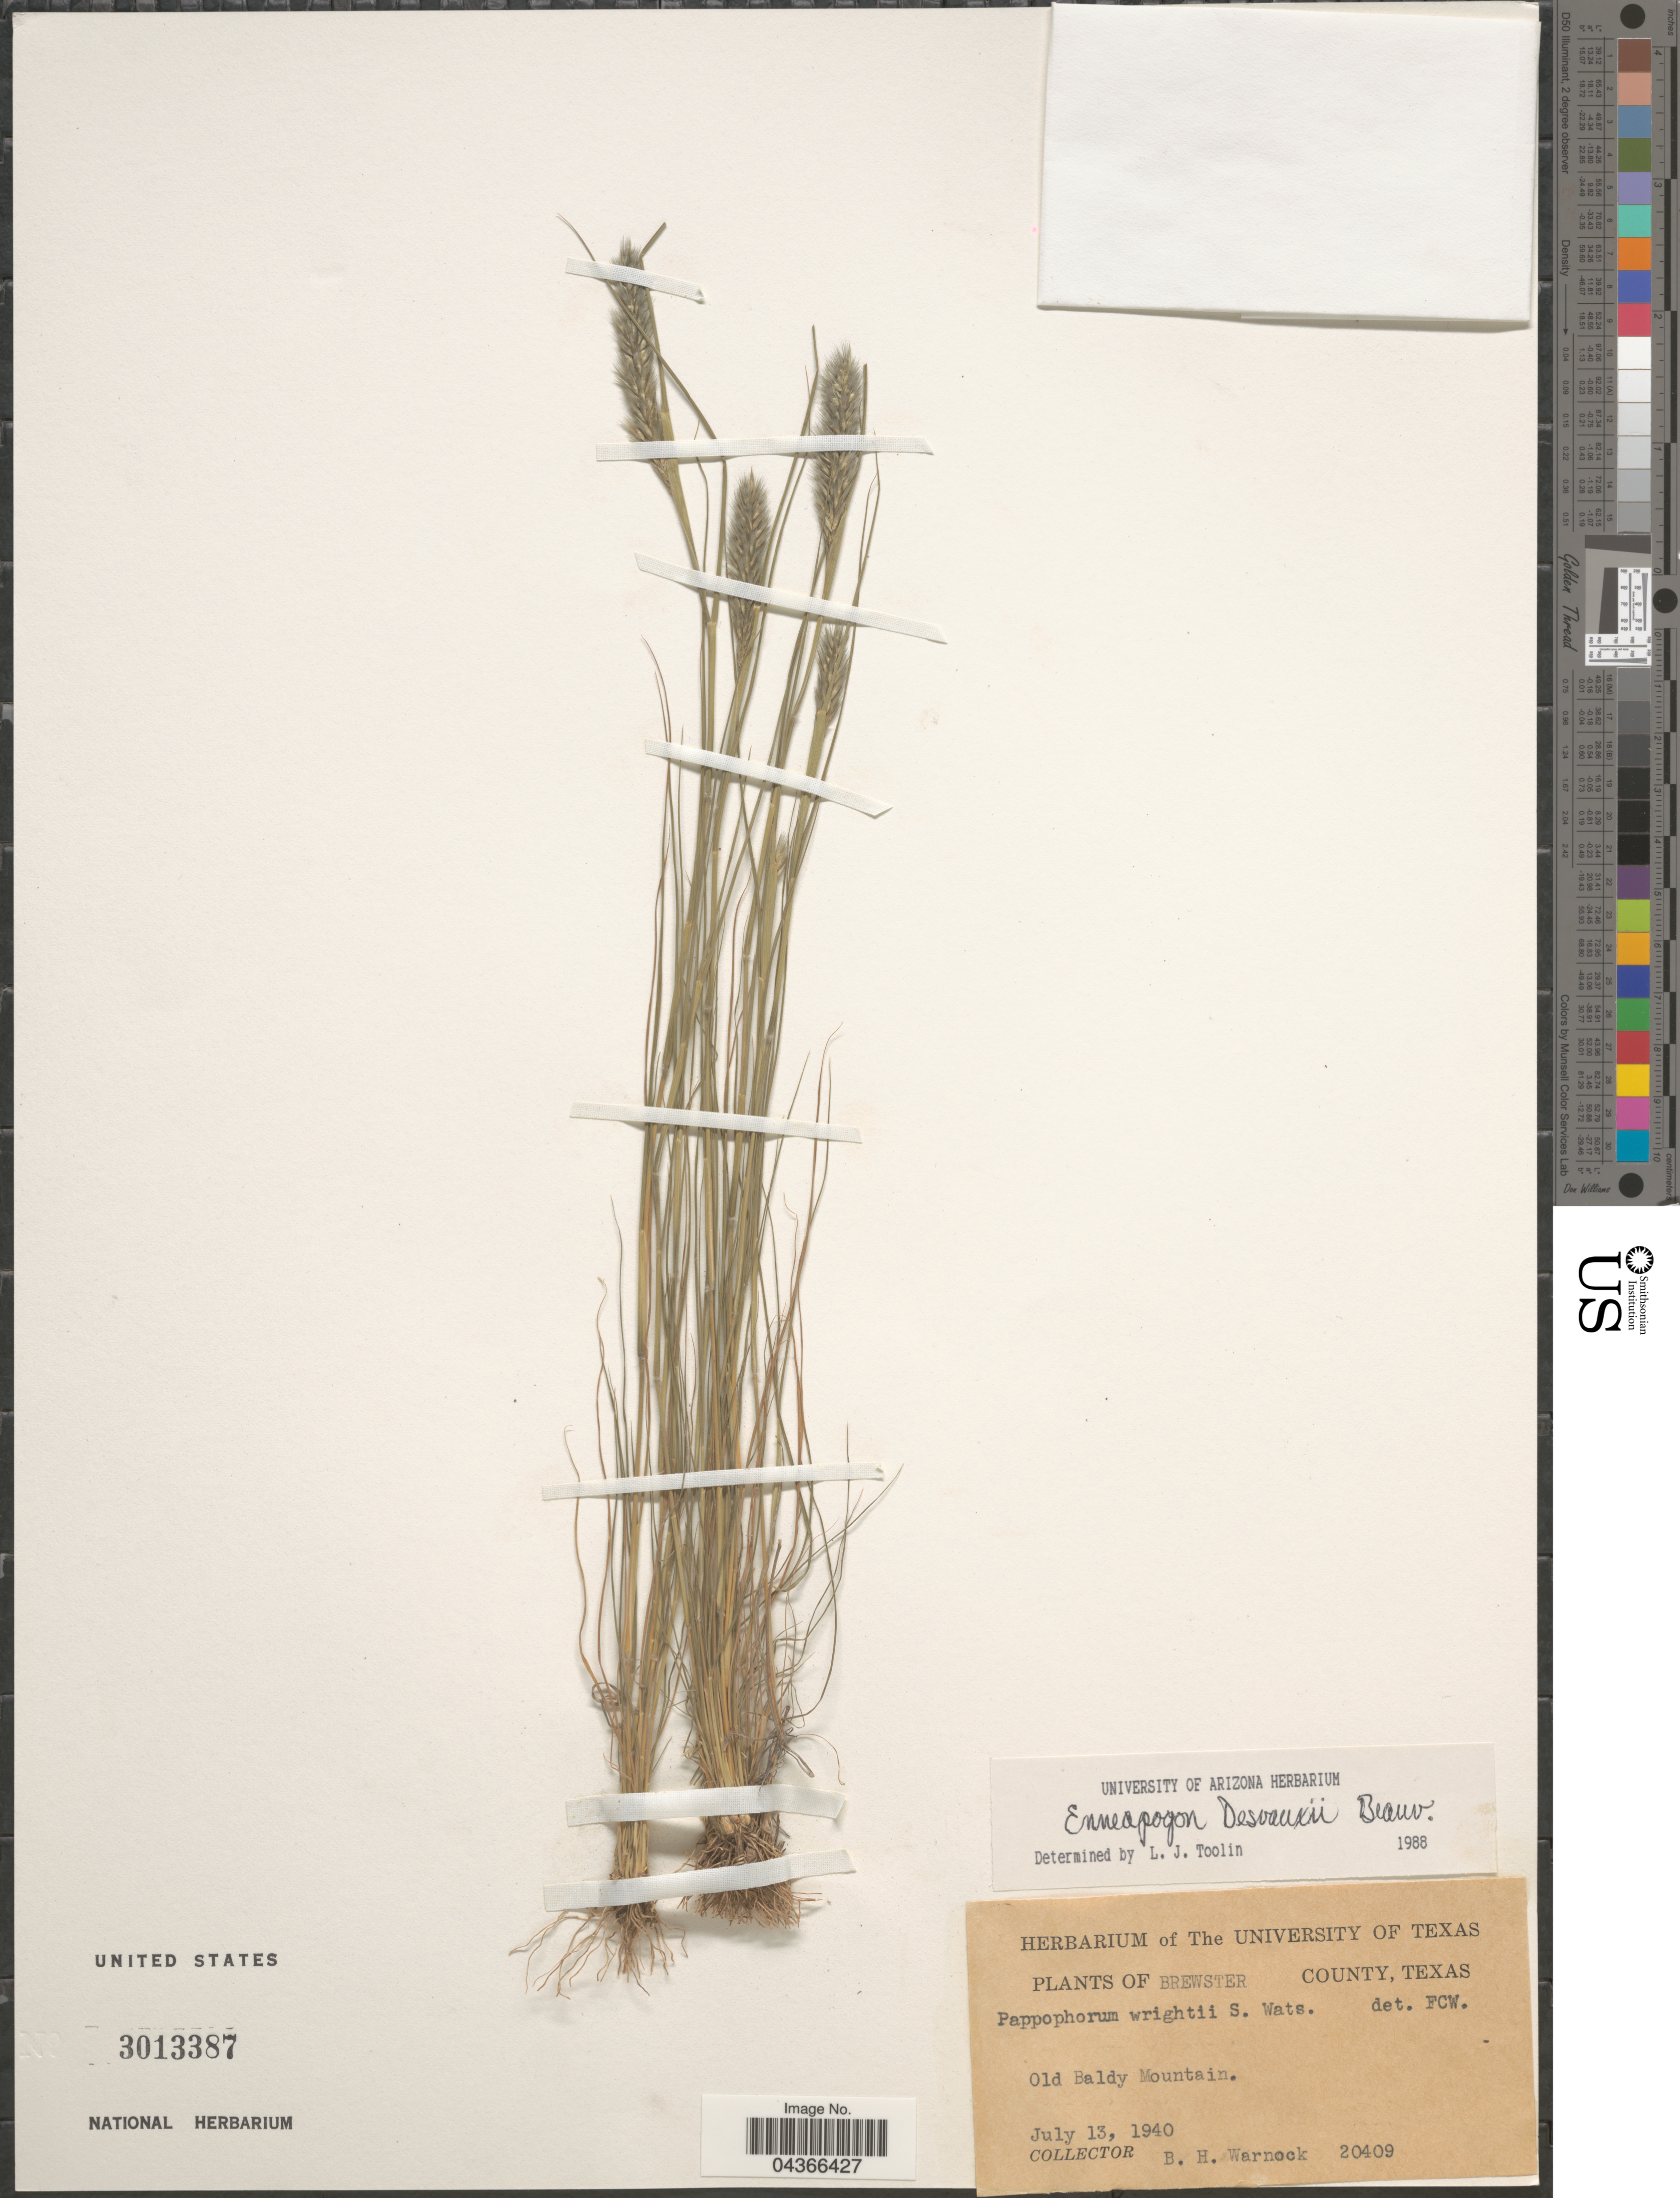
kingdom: Plantae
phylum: Tracheophyta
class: Liliopsida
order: Poales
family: Poaceae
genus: Enneapogon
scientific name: Enneapogon desvauxii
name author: P. Beauv.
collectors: B. H. Warnock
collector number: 20409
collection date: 1940-07-13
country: United States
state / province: Texas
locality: Brewster County. Old Baldy Mountain.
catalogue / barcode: US 3013387